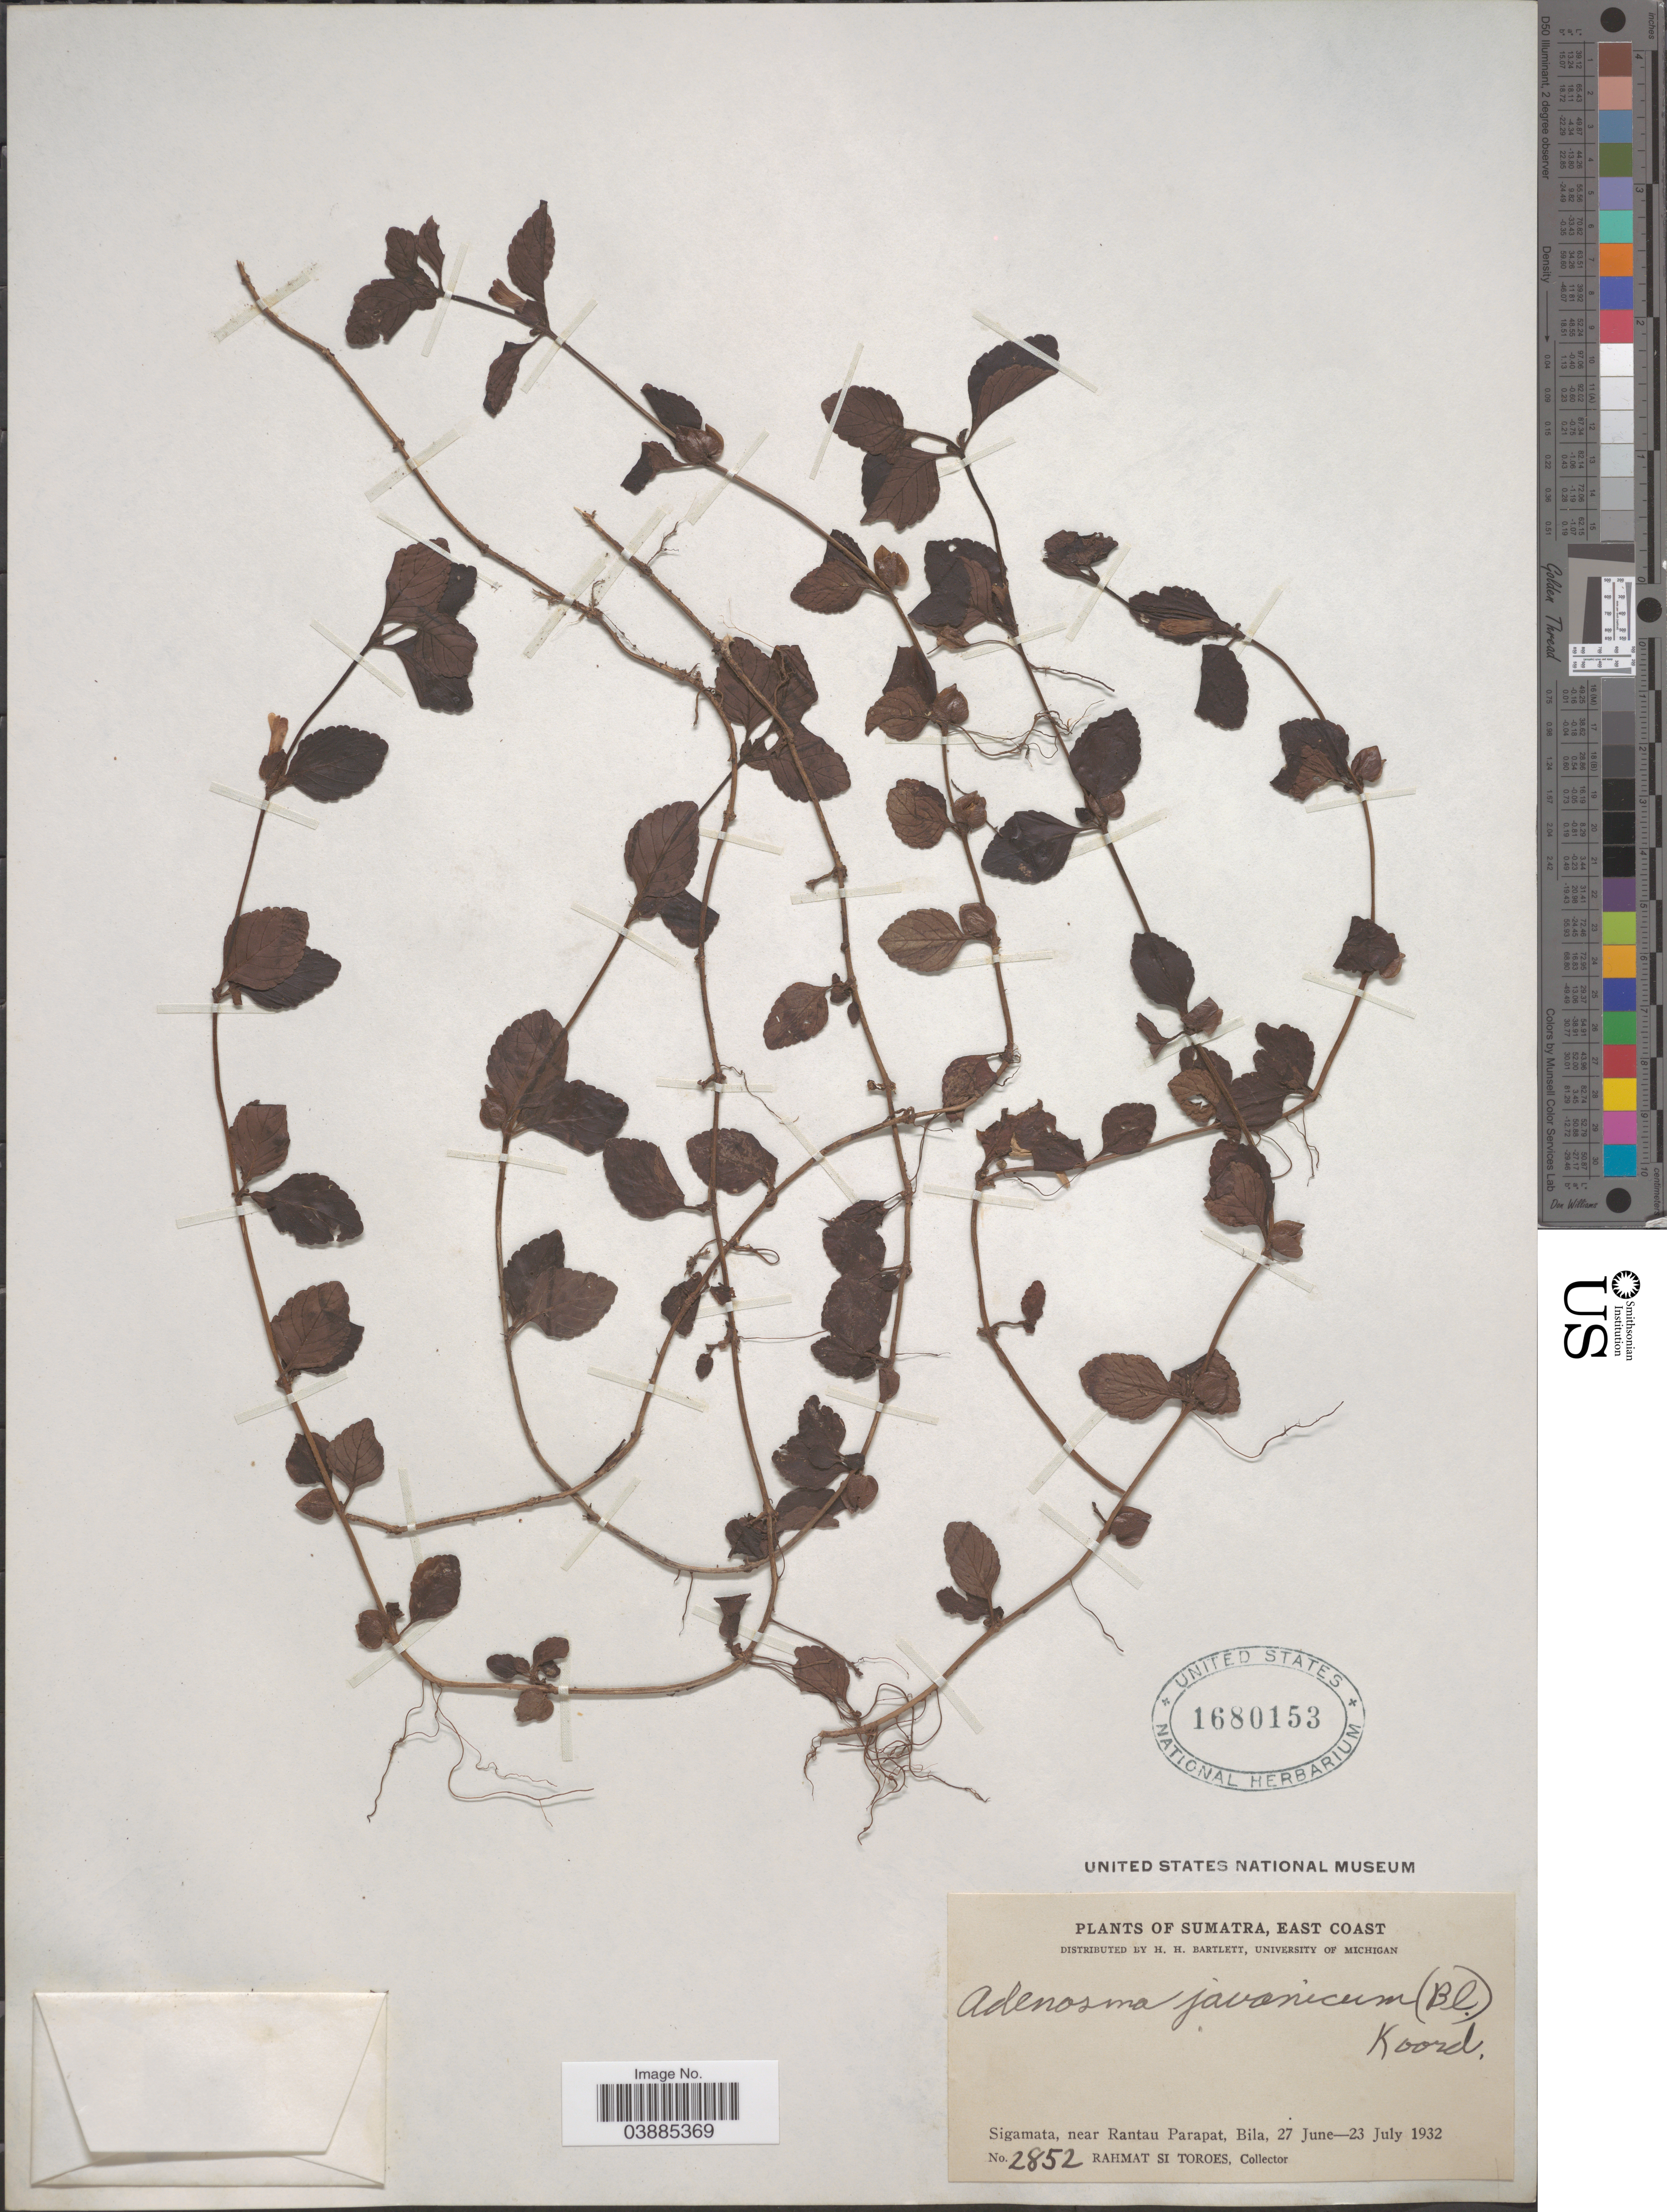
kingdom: Plantae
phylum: Tracheophyta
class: Magnoliopsida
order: Lamiales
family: Plantaginaceae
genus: Adenosma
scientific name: Adenosma javanicum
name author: (Blume) Koord.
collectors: Rahmat Si Boeea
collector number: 2852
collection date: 1932-06-27/1932-07-23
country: Indonesia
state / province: Sumatra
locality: East Coast. Sigamata, near Rantau Parapat, Bila.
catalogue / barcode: US 1680153